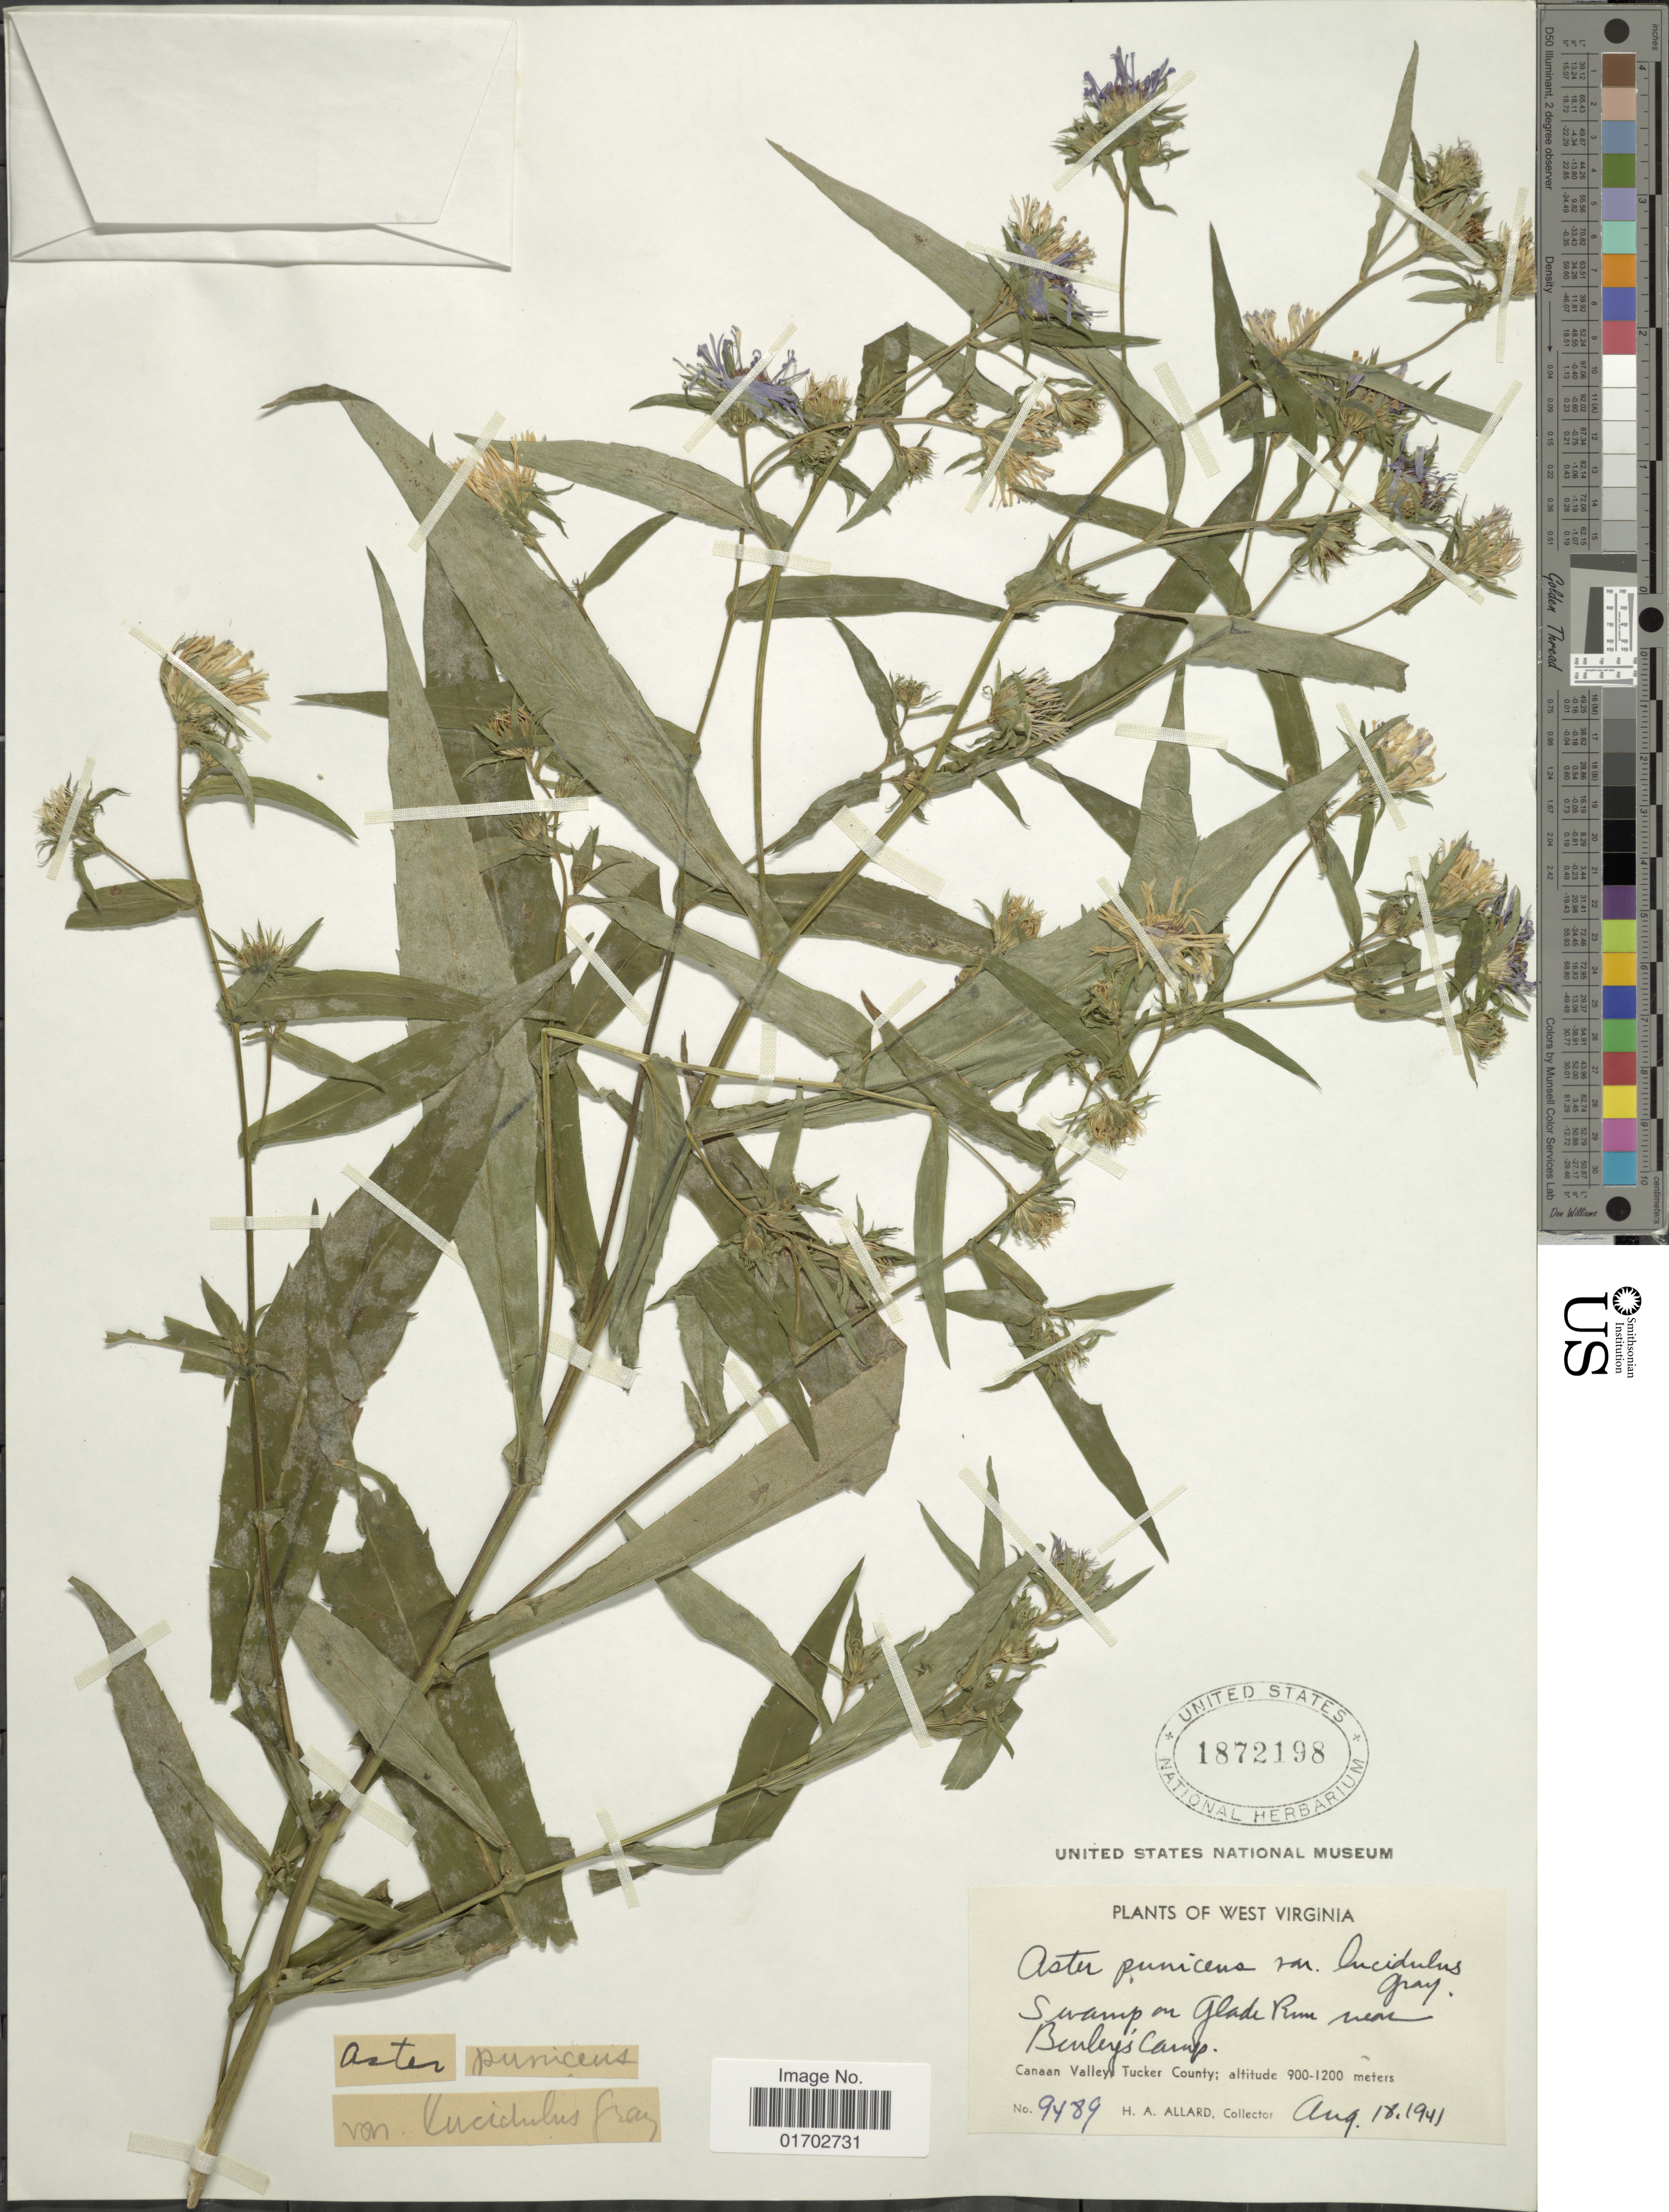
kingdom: Plantae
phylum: Tracheophyta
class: Magnoliopsida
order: Asterales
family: Asteraceae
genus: Symphyotrichum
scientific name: Symphyotrichum firmum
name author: (Nees) G.L. Nesom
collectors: H. A. Allard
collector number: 9489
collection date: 1941-08-18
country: United States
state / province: West Virginia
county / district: Tucker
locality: Swamp on glade Rime near Benley's Camp, Canaan Valley Tucker County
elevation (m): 900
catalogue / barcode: US 1872198